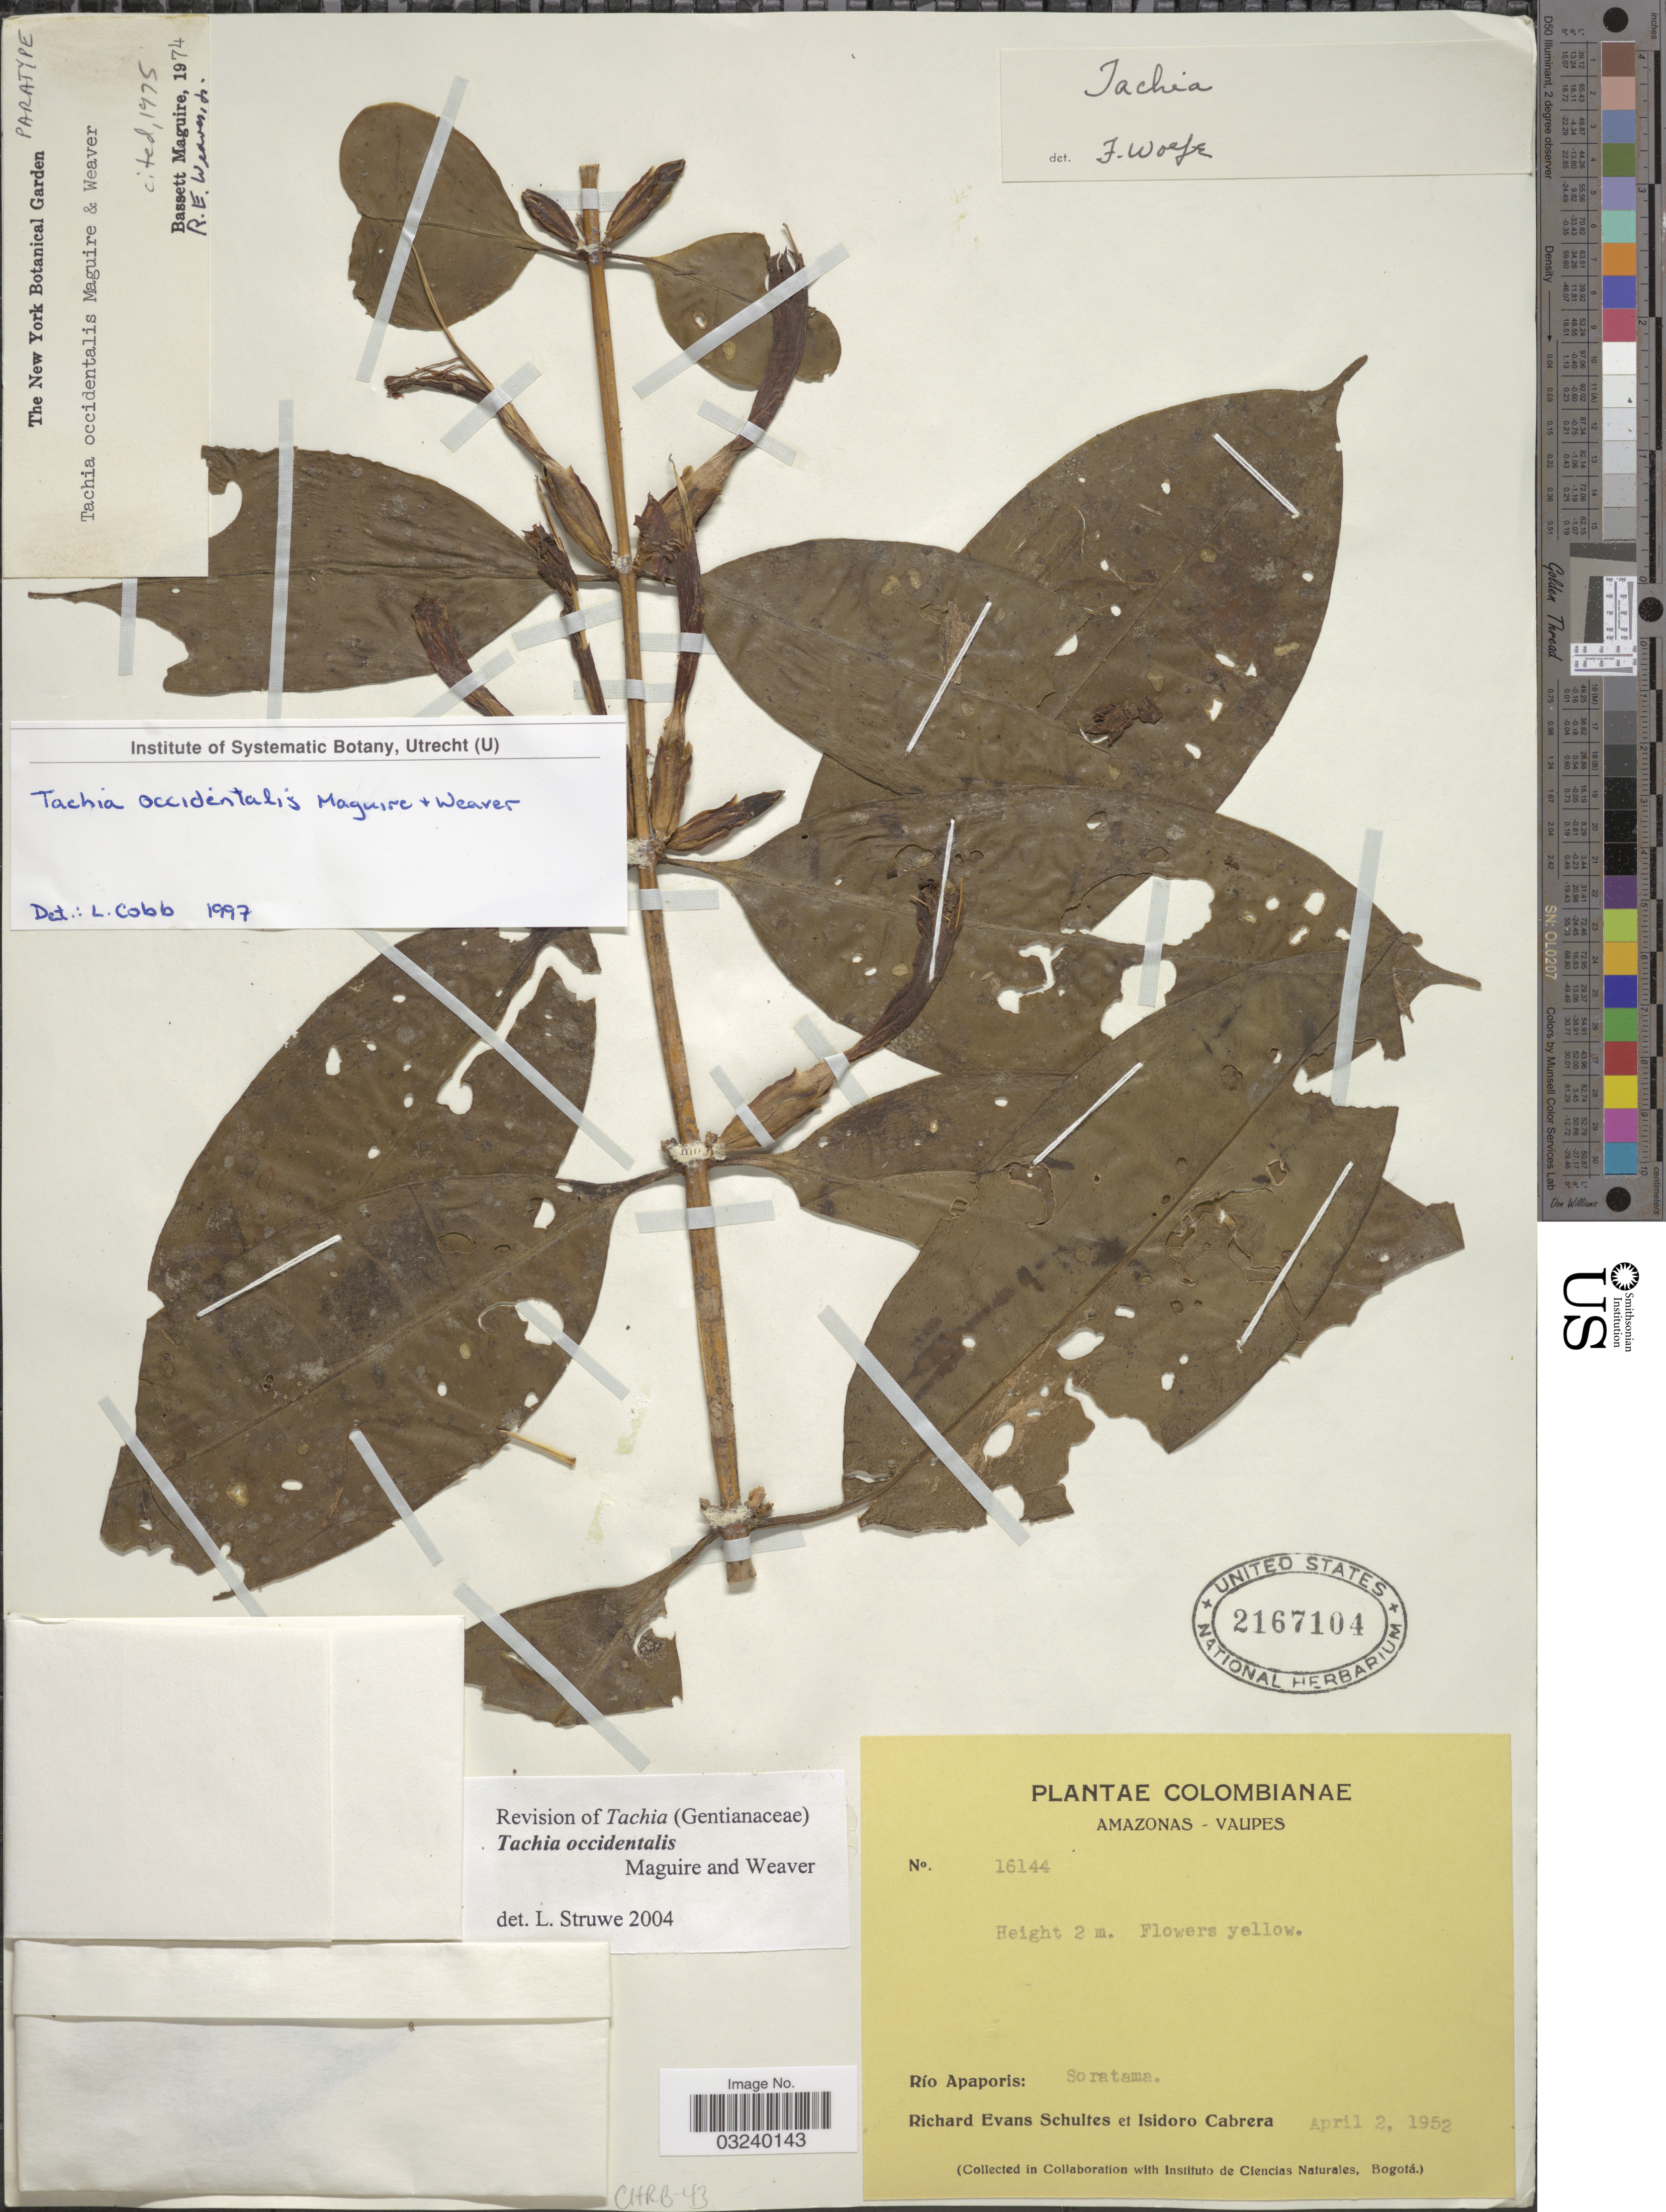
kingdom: Plantae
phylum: Tracheophyta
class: Magnoliopsida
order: Gentianales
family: Gentianaceae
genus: Tachia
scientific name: Tachia occidentalis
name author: Maguire & Weaver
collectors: R. E. Schultes & I. Cabrera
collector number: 16144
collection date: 1952-04-02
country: Colombia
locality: Amazonas-Vaupes, Río Apaporis: Soratama.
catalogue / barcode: US 2167104